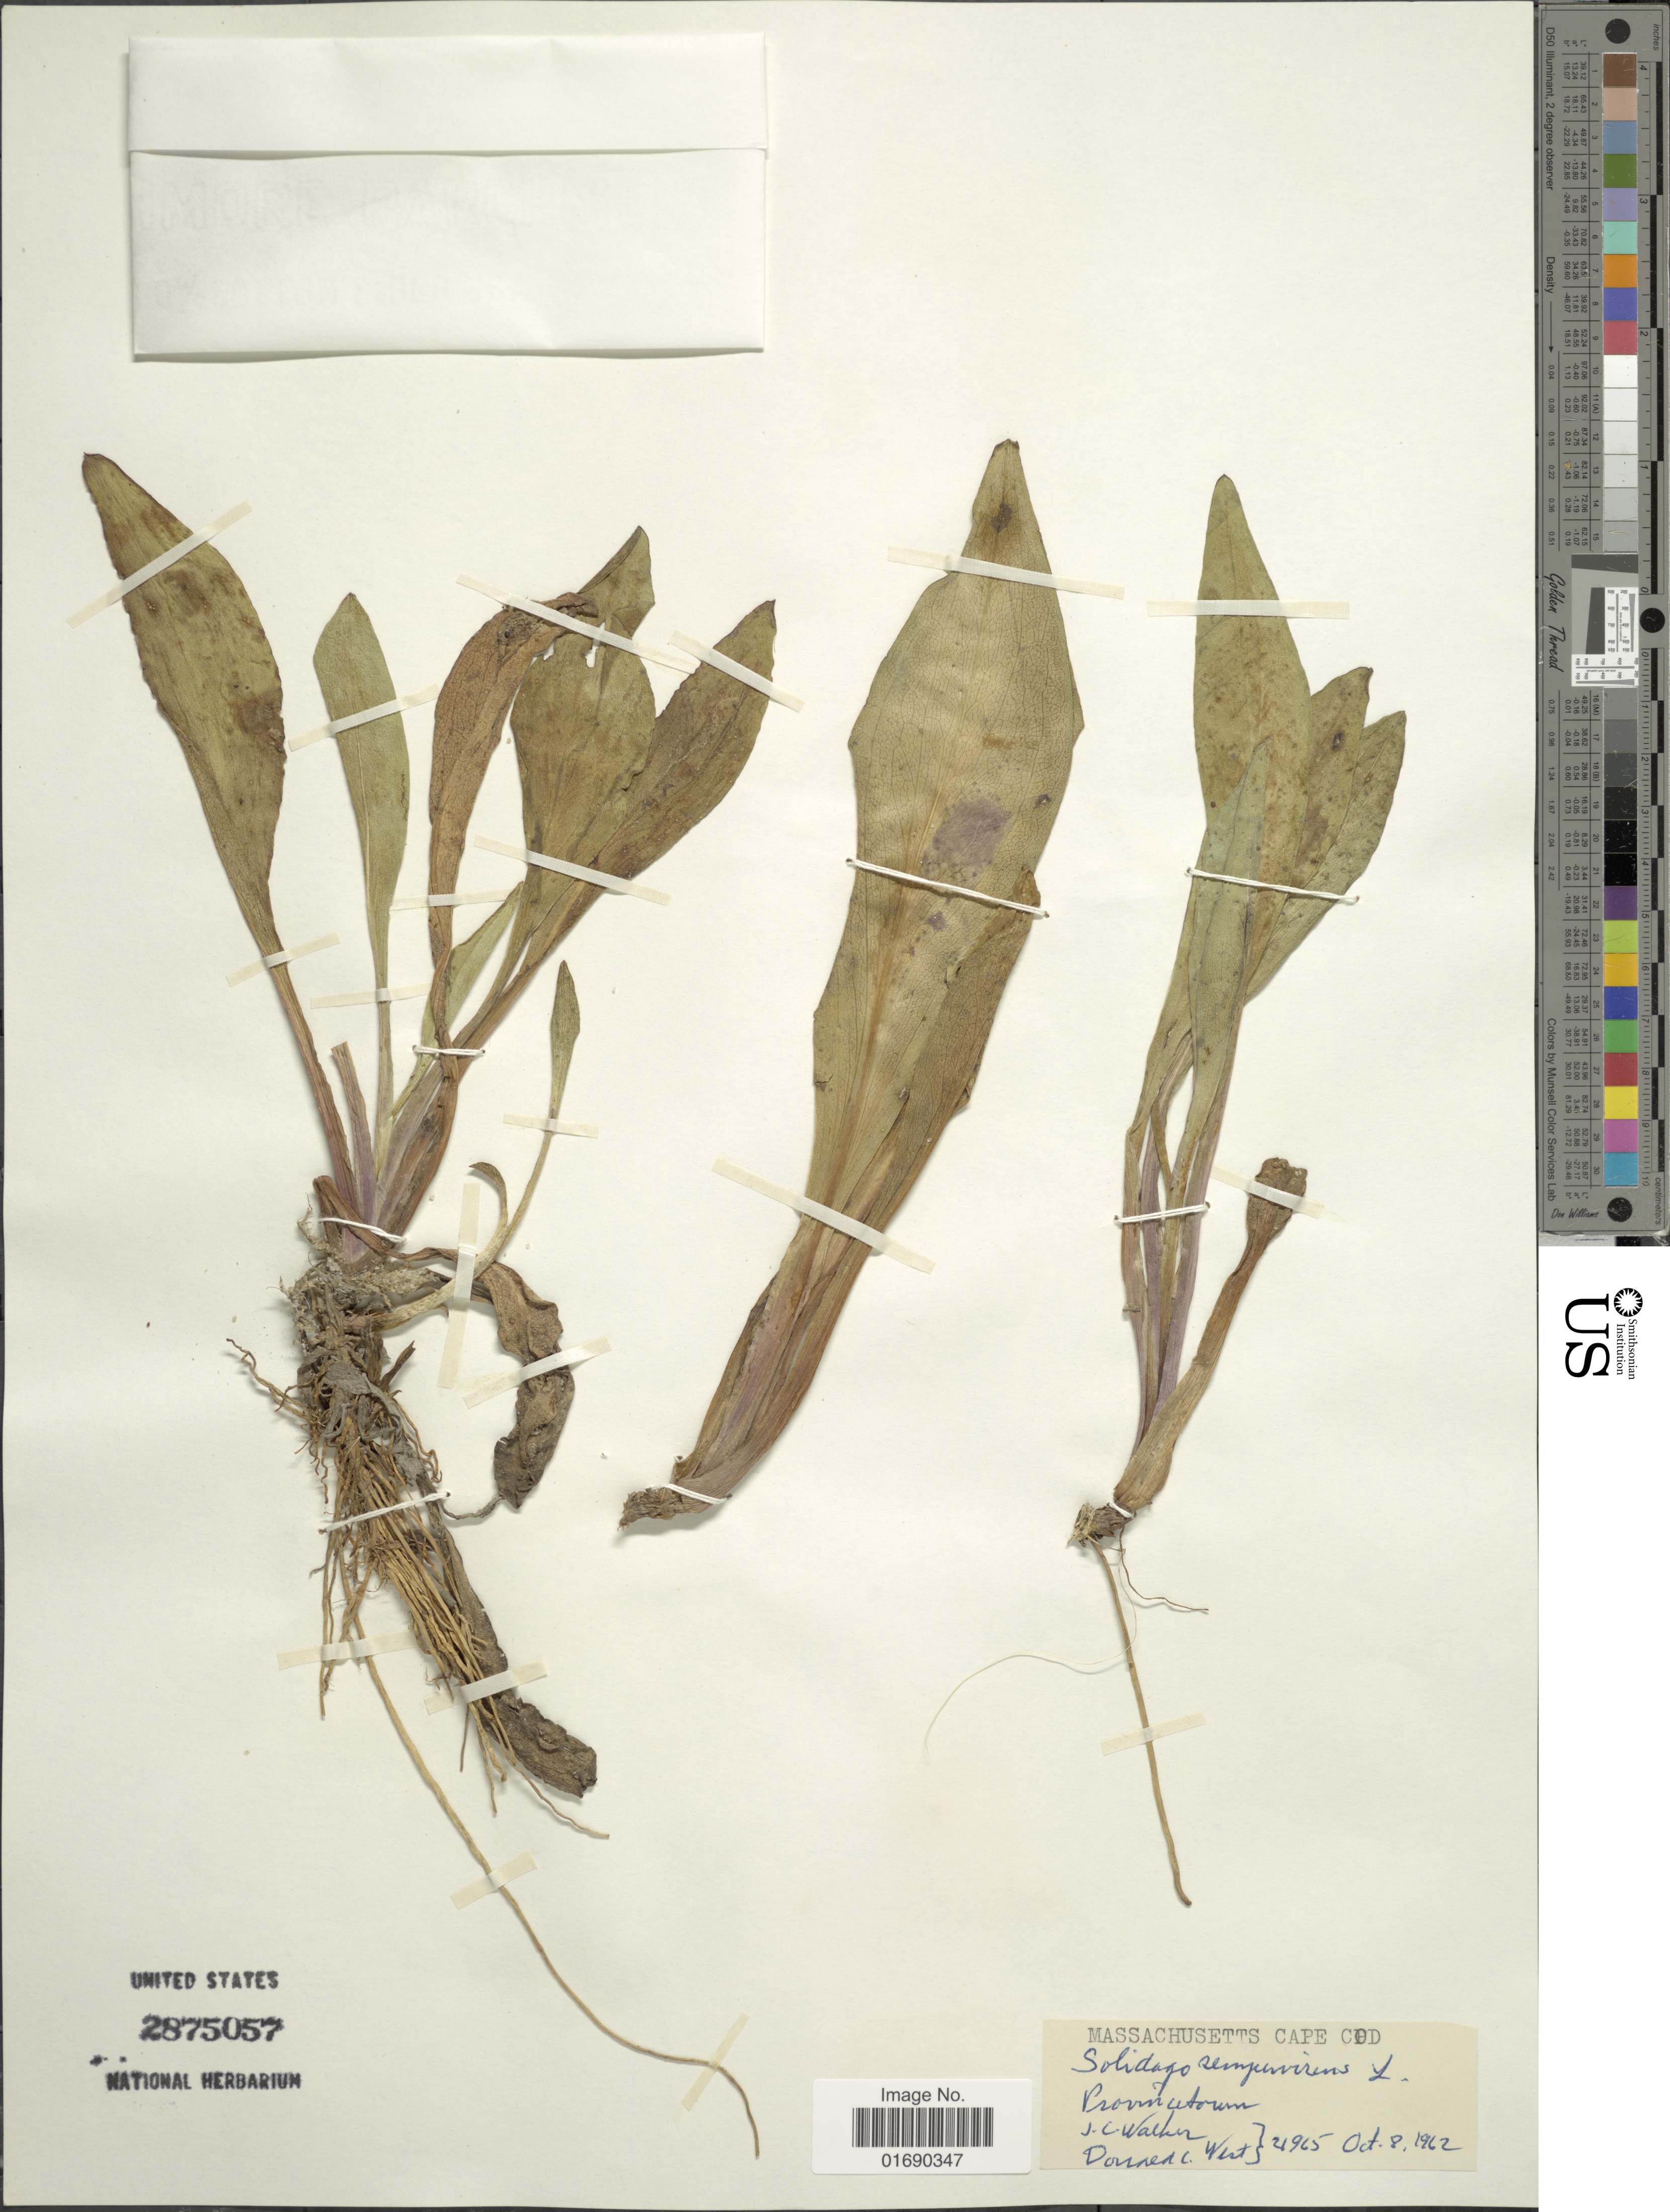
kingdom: Plantae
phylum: Tracheophyta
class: Magnoliopsida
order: Asterales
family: Asteraceae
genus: Solidago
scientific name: Solidago sempervirens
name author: L.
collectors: J. Walker & D. West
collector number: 21965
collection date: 1962-10-08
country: United States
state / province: Massachusetts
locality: Massachusetts Cape Cod, Province Town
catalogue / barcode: US 2875057